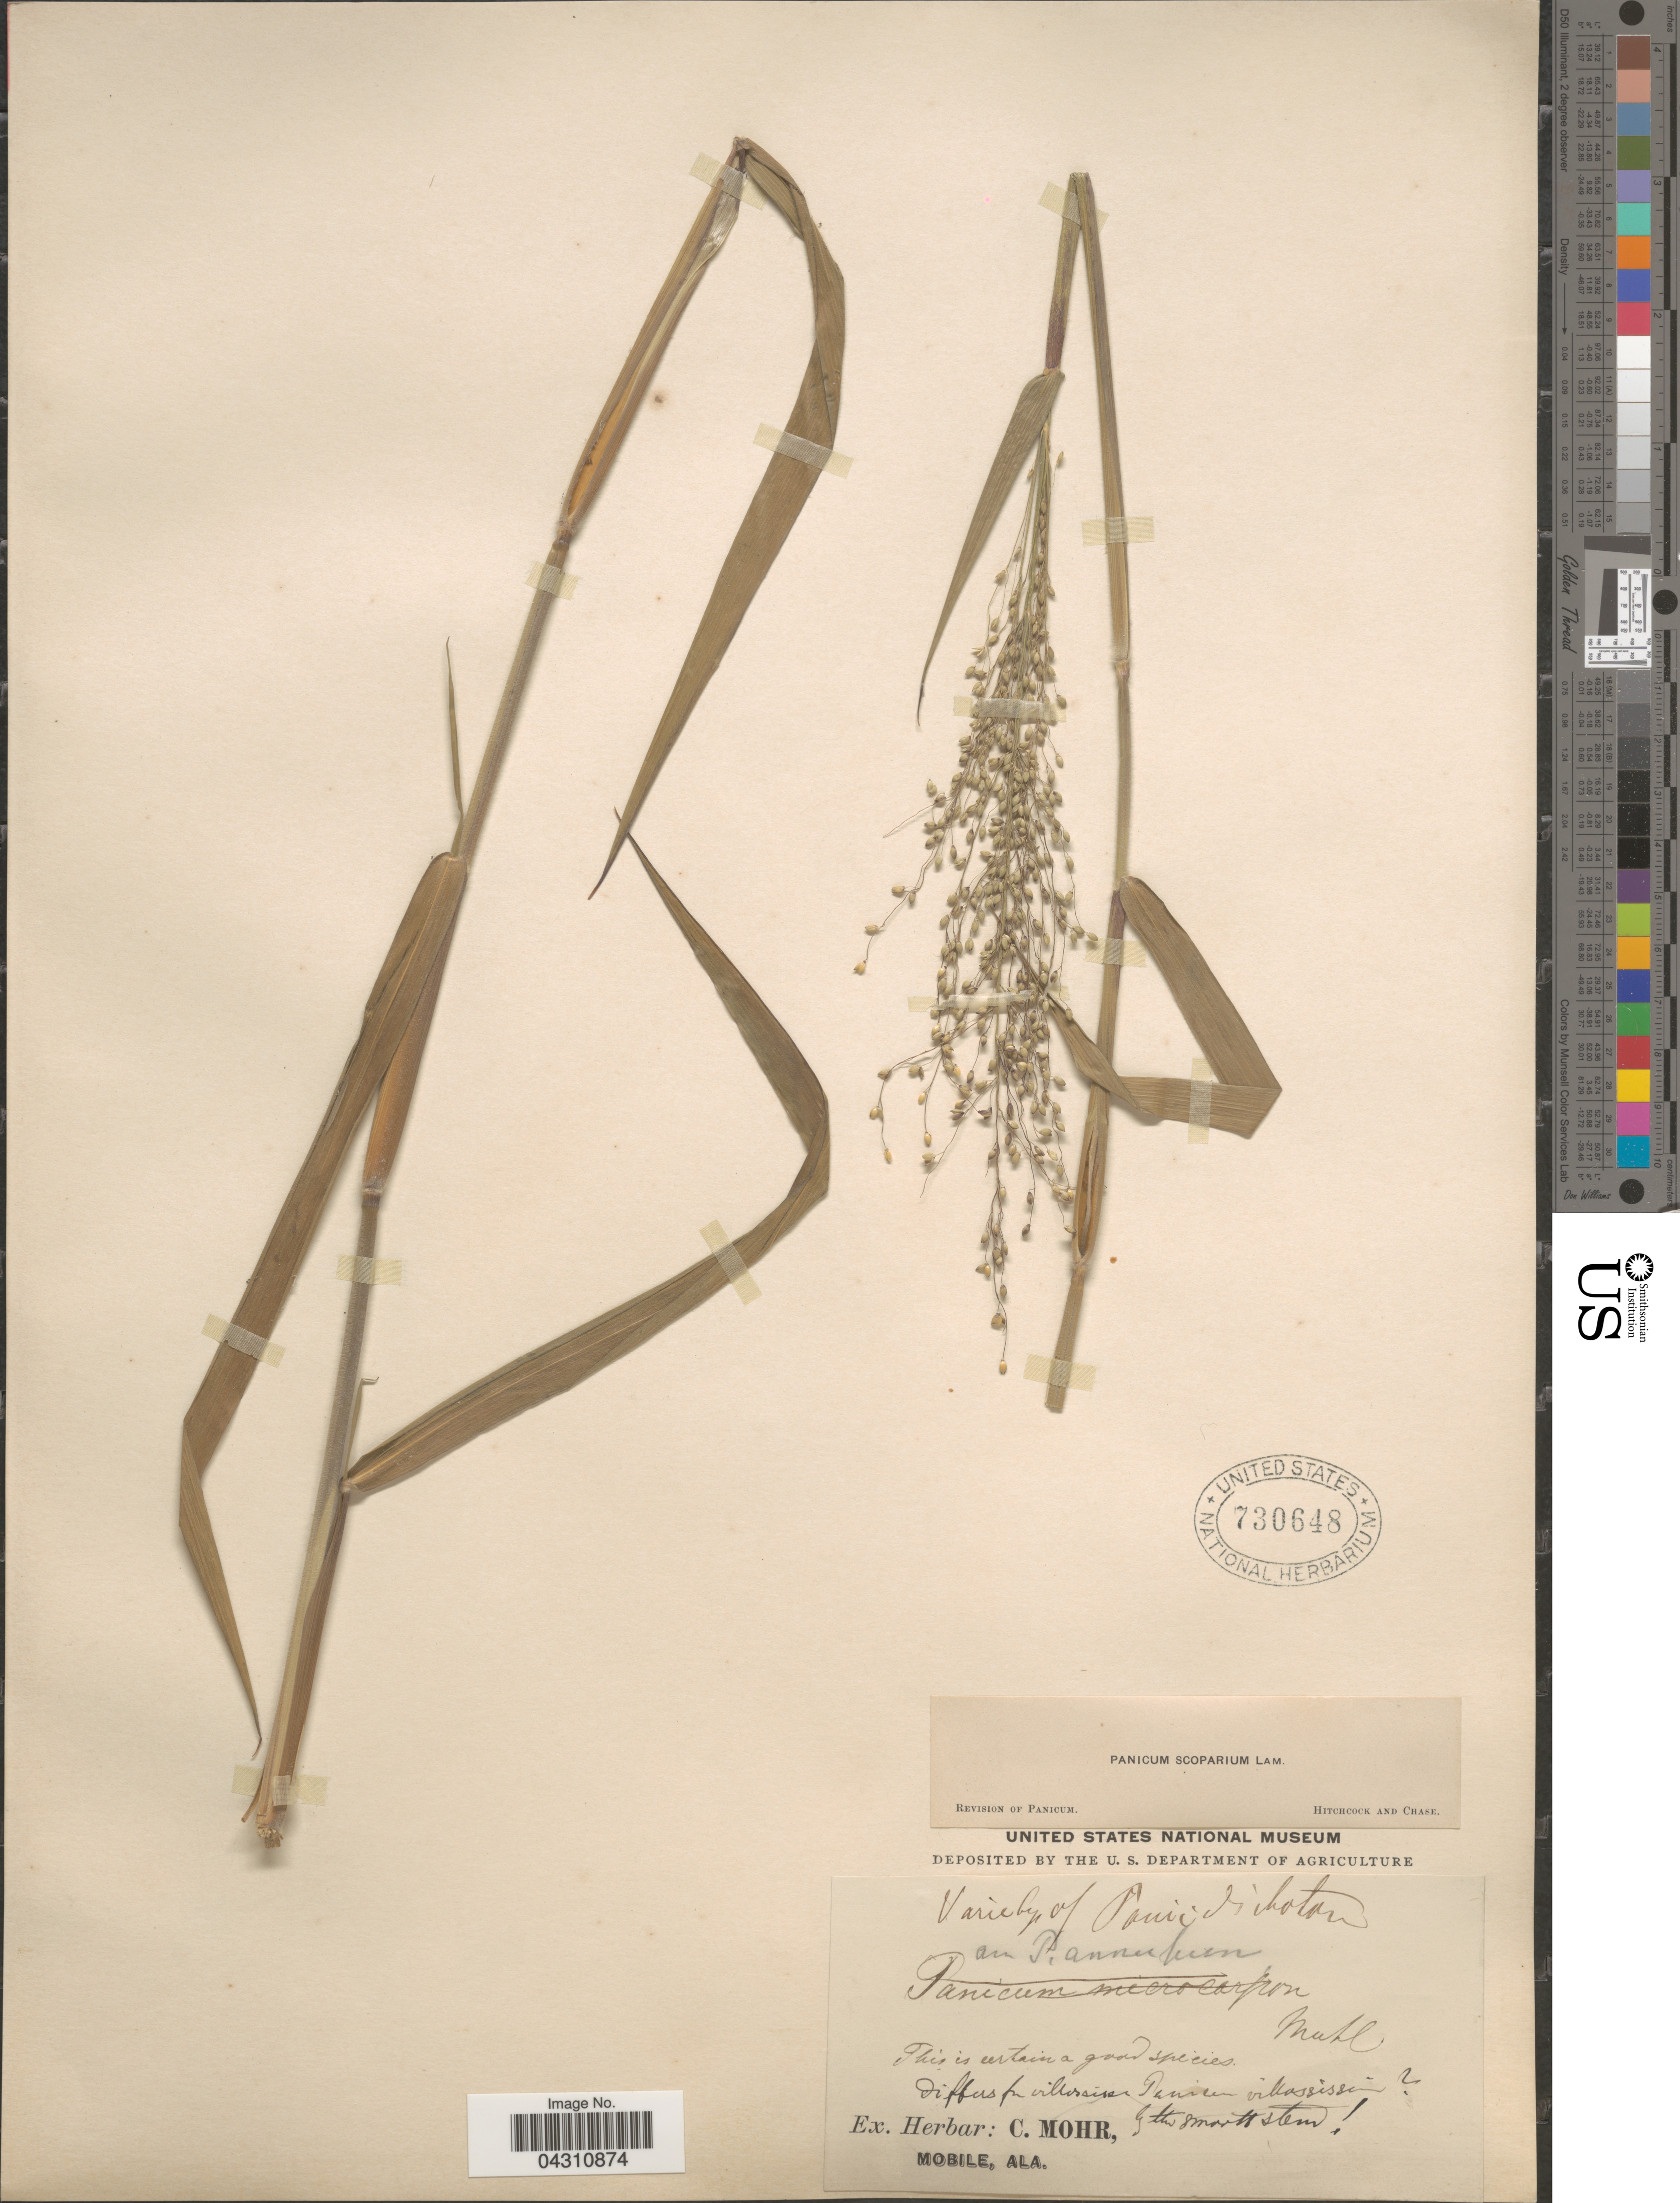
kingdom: Plantae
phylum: Tracheophyta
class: Liliopsida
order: Poales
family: Poaceae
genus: Dichanthelium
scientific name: Dichanthelium scoparium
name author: (Lam.) Gould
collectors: C. T. Mohr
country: United States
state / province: Alabama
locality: Mobile.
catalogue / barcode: US 730648